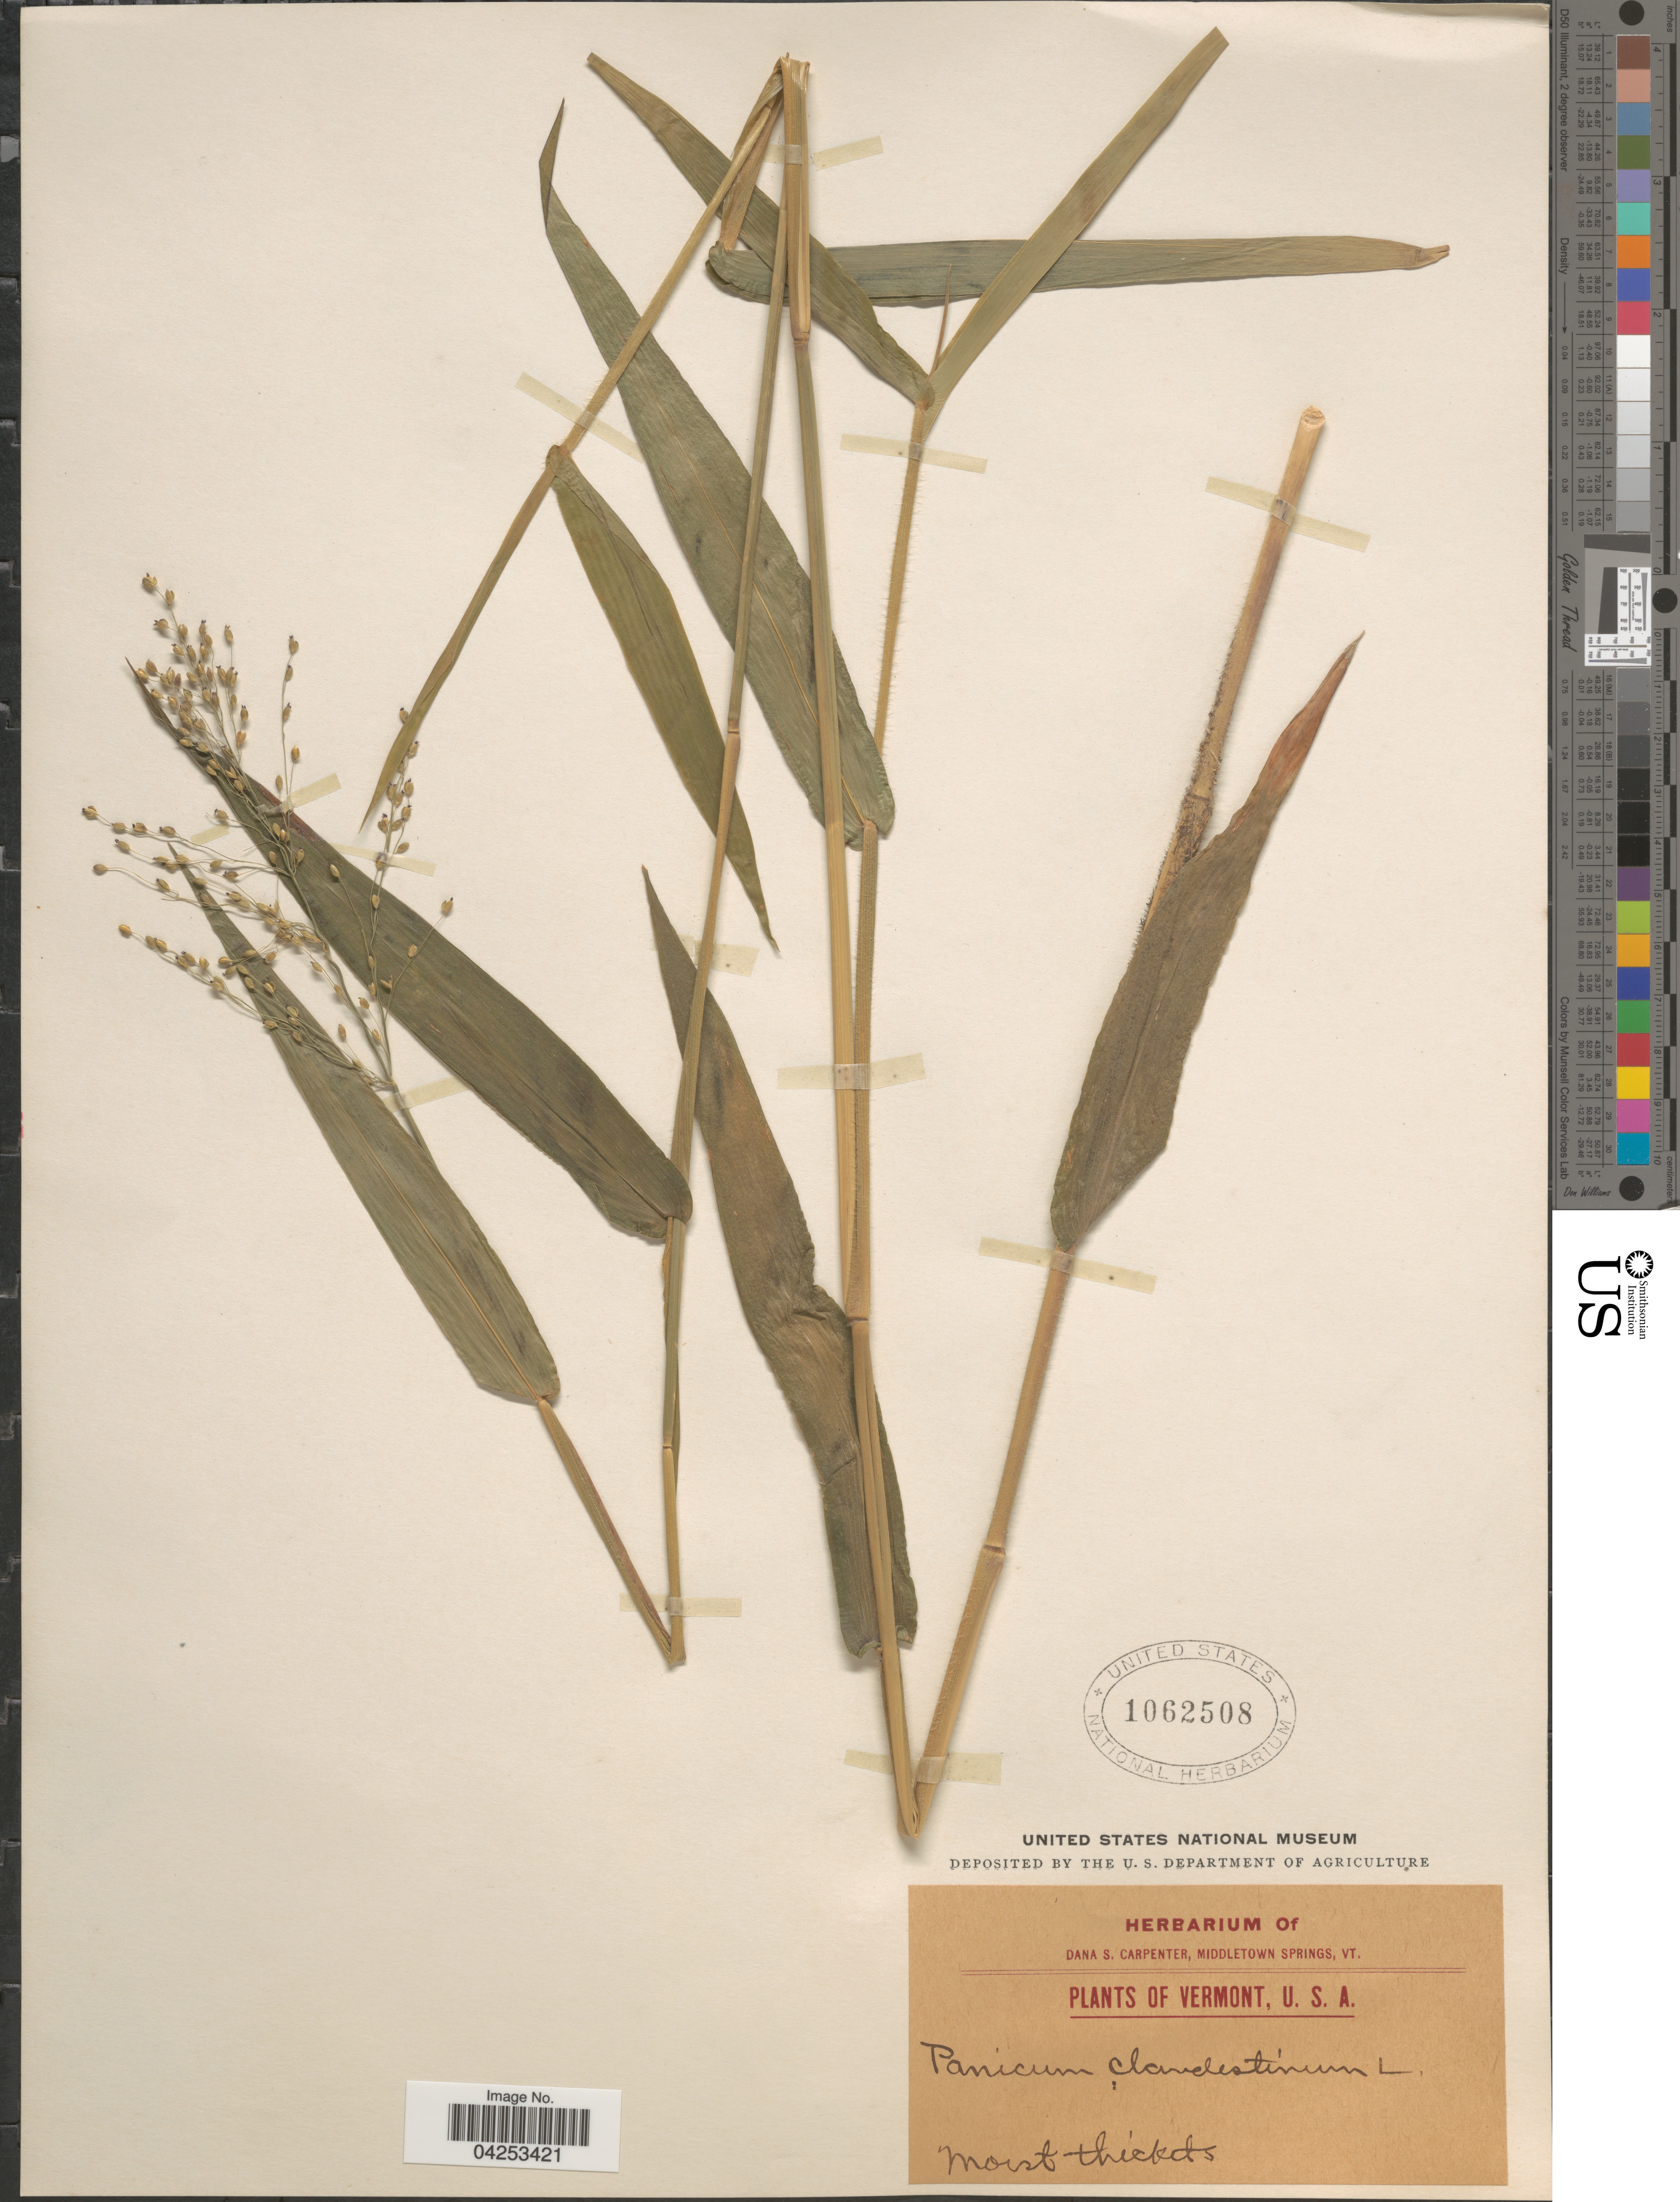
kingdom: Plantae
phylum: Tracheophyta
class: Liliopsida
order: Poales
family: Poaceae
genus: Dichanthelium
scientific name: Dichanthelium clandestinum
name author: (L.) Gould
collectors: ex herb. Dana S. Carpenter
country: United States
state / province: Vermont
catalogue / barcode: US 1062508